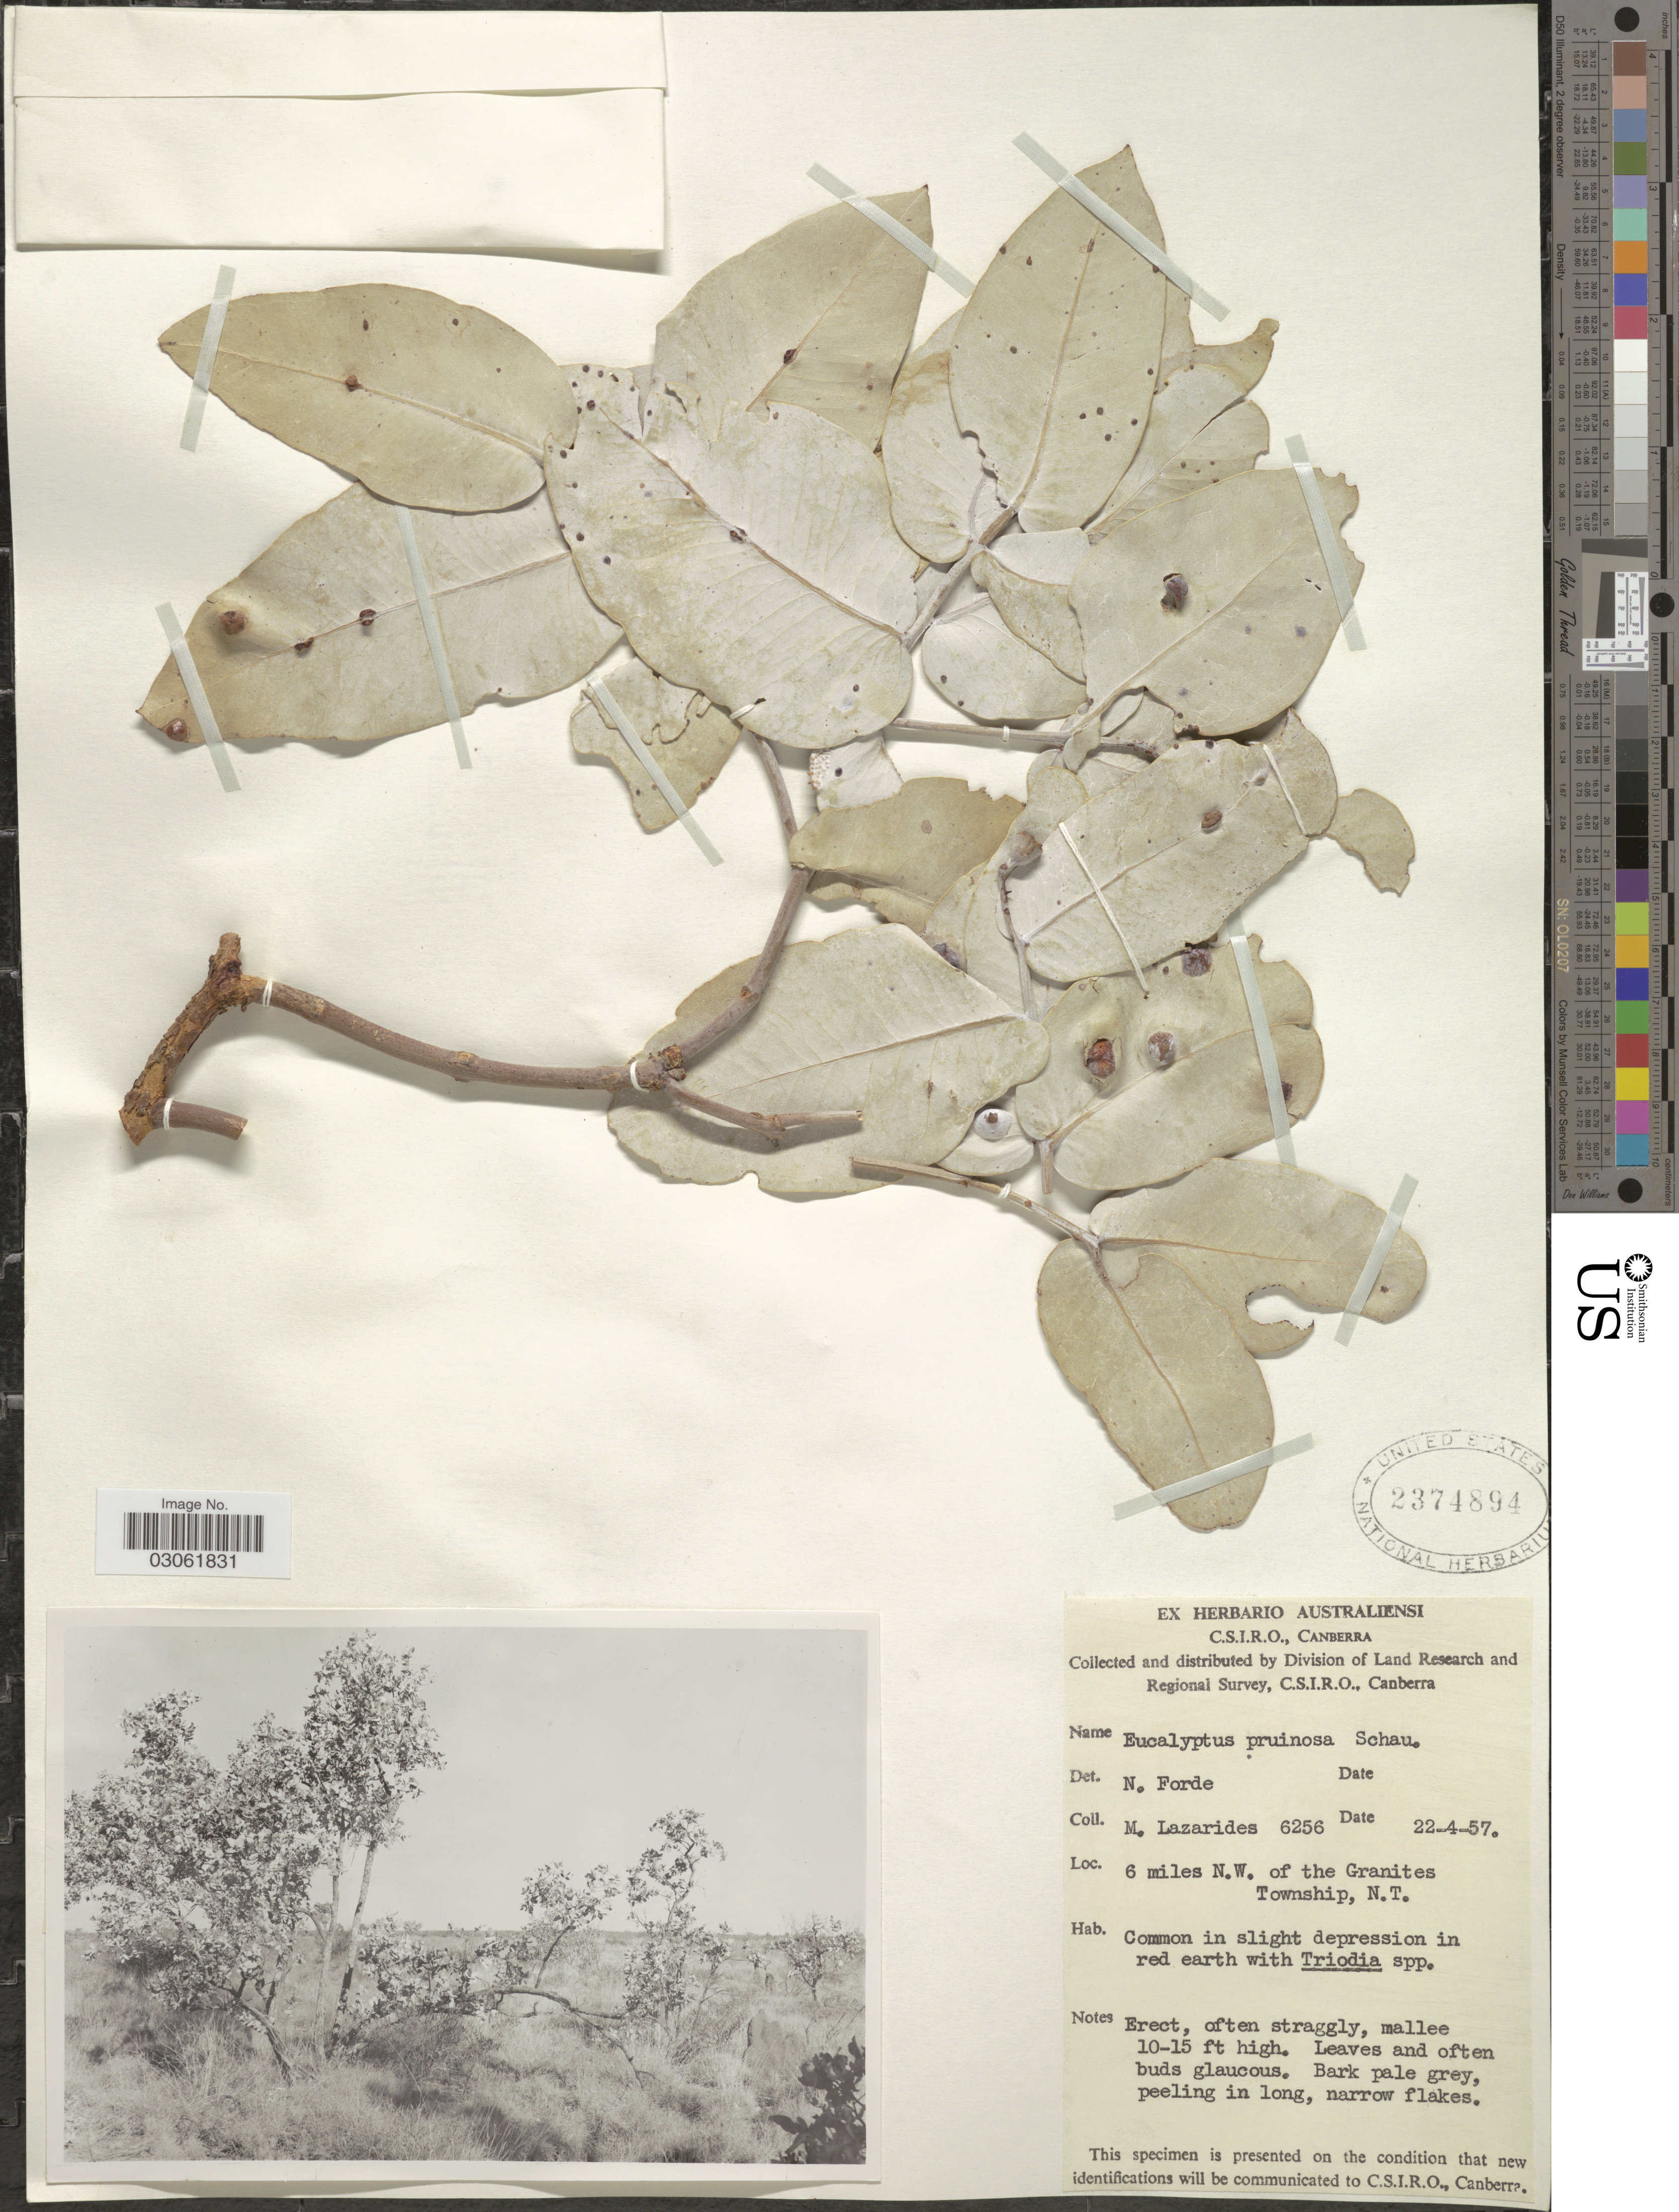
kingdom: Plantae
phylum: Tracheophyta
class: Magnoliopsida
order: Myrtales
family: Myrtaceae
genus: Eucalyptus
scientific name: Eucalyptus pruinosa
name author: Schauer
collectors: M. Lazarides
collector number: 6256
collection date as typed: Transcribed d/m/y: 22/4/57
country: Australia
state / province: Northern Territory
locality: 6 miles N.W. of the Granites Township.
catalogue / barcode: US 2374894